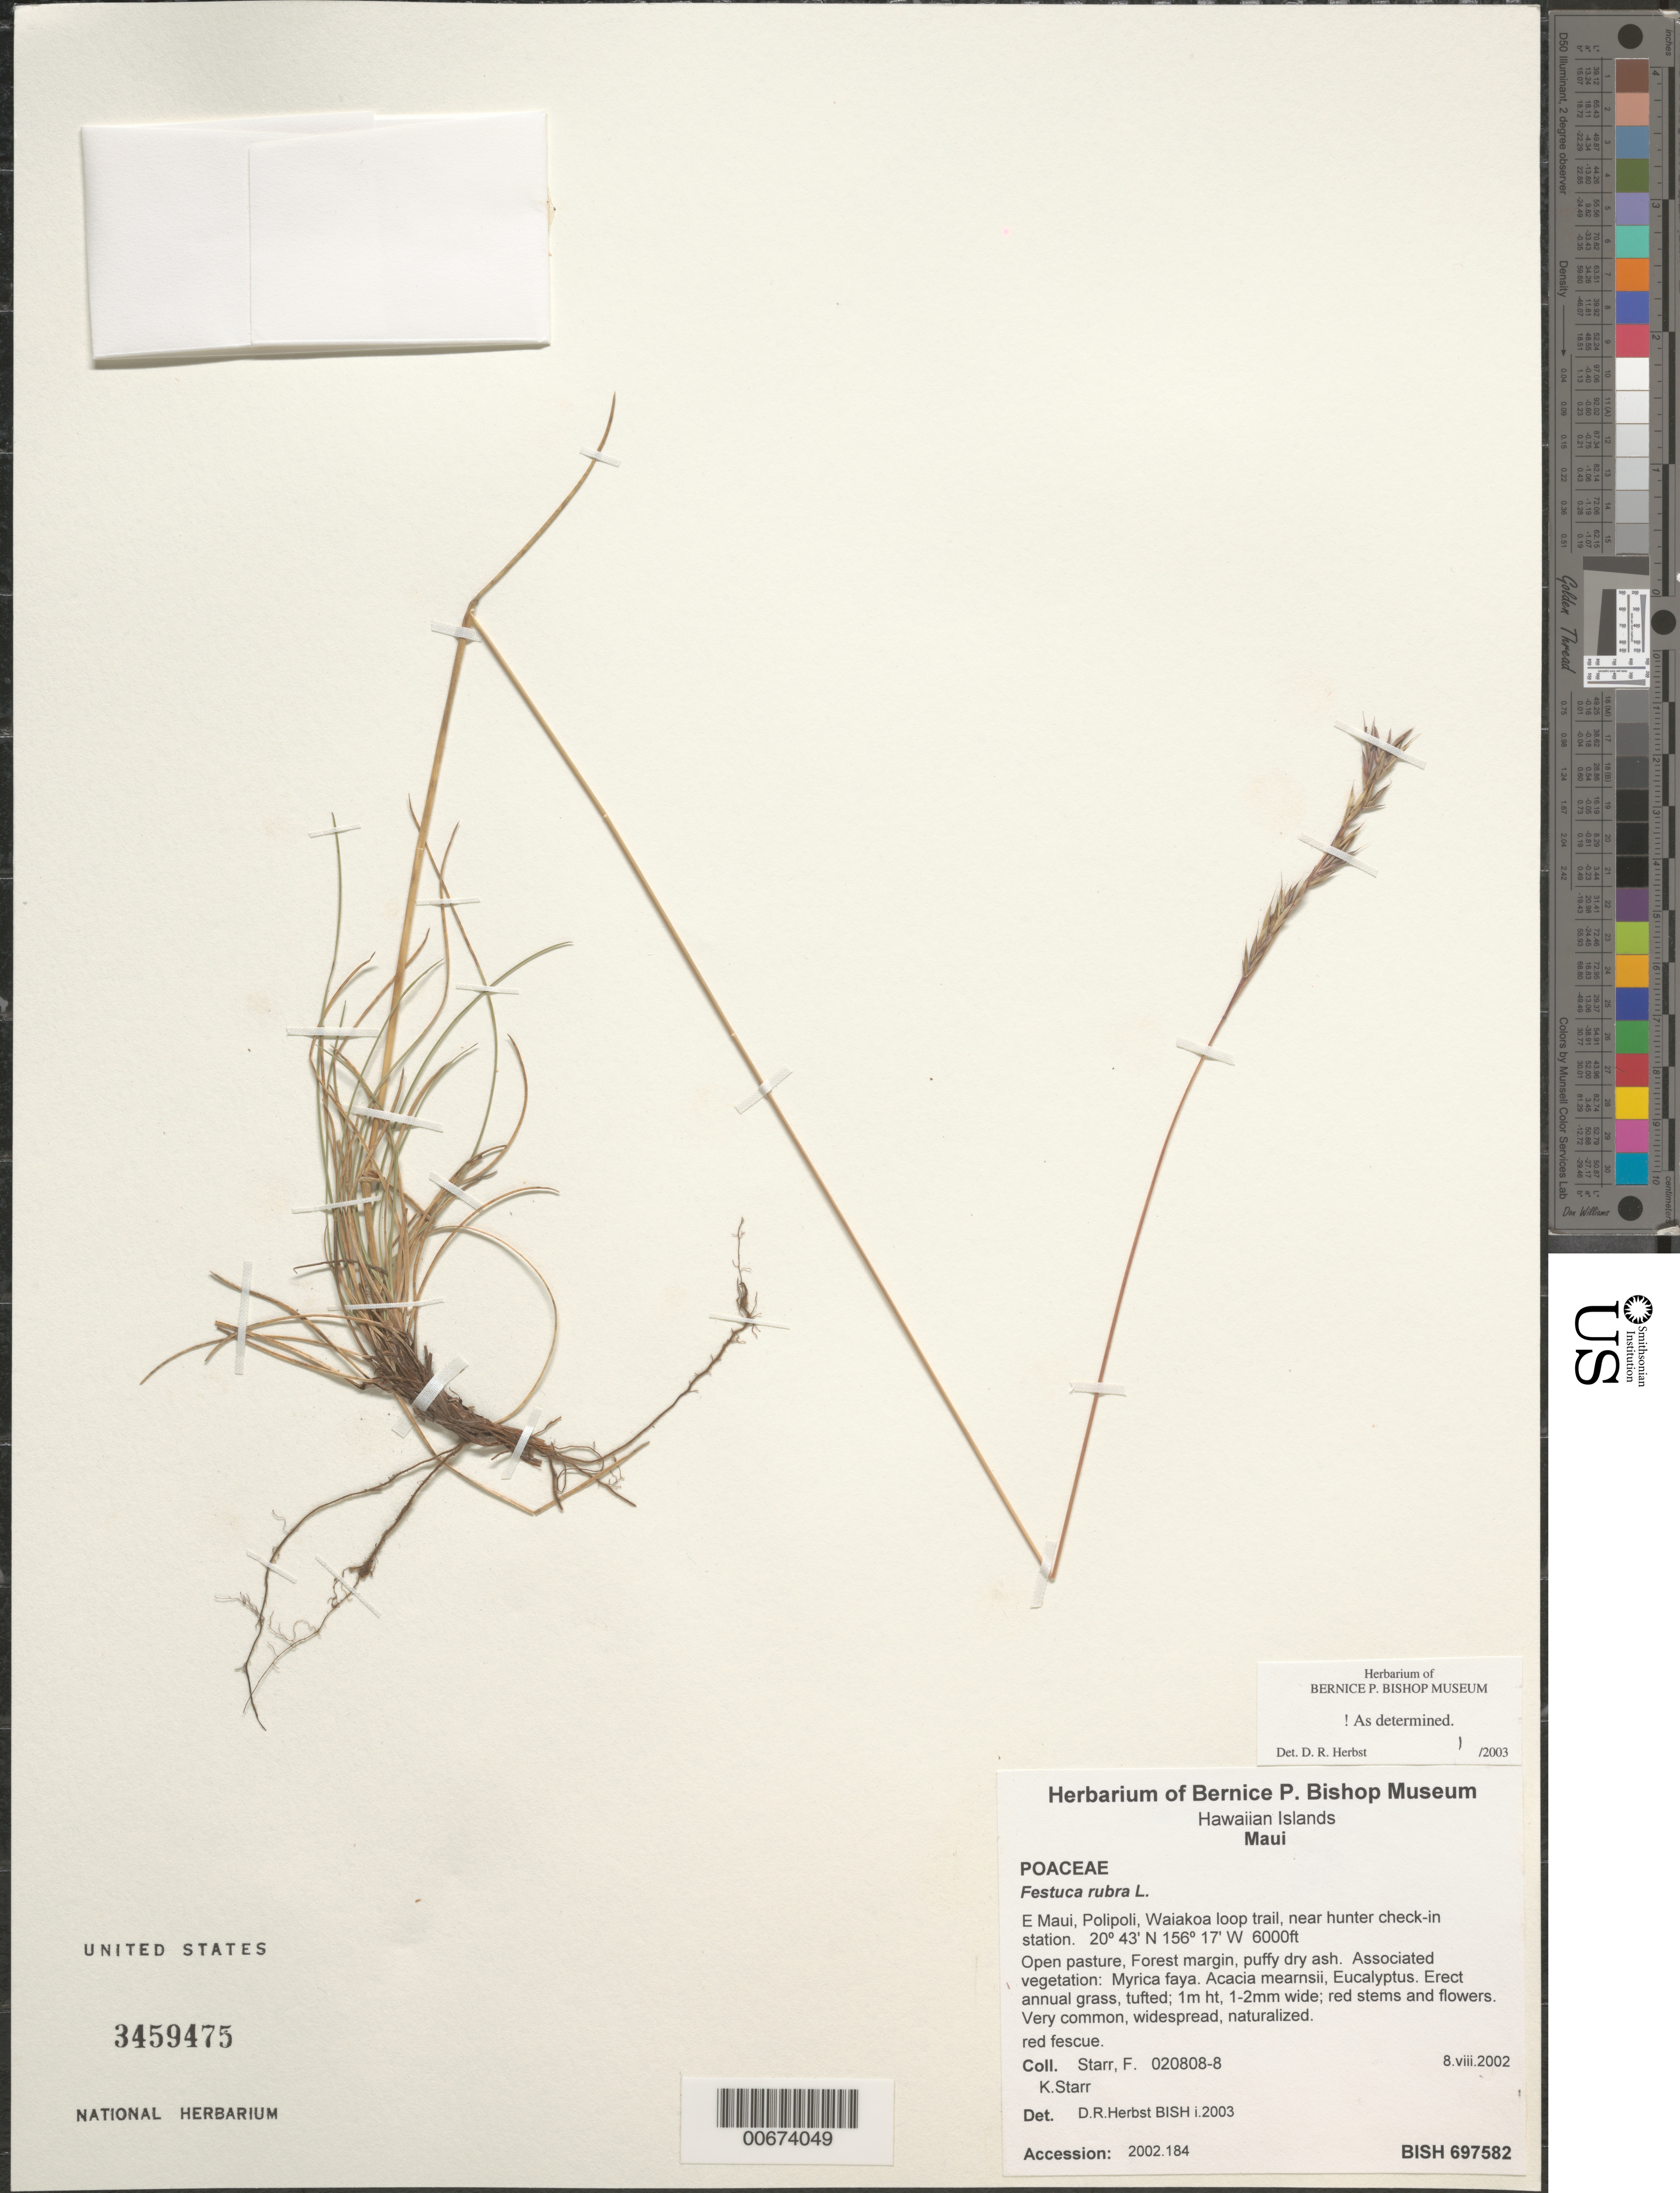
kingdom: Plantae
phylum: Tracheophyta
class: Liliopsida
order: Poales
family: Poaceae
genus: Festuca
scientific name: Festuca rubra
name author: L.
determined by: Herbst, D. R.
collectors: F. Starr & K. Starr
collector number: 020808-8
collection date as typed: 8 Aug 2002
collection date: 2002-08-08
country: United States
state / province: Hawaii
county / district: Maui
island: Maui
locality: E Maui, Polipoli, Waiakoa loop trail, near hunter check-in station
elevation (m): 1828.8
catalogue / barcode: US 3459475